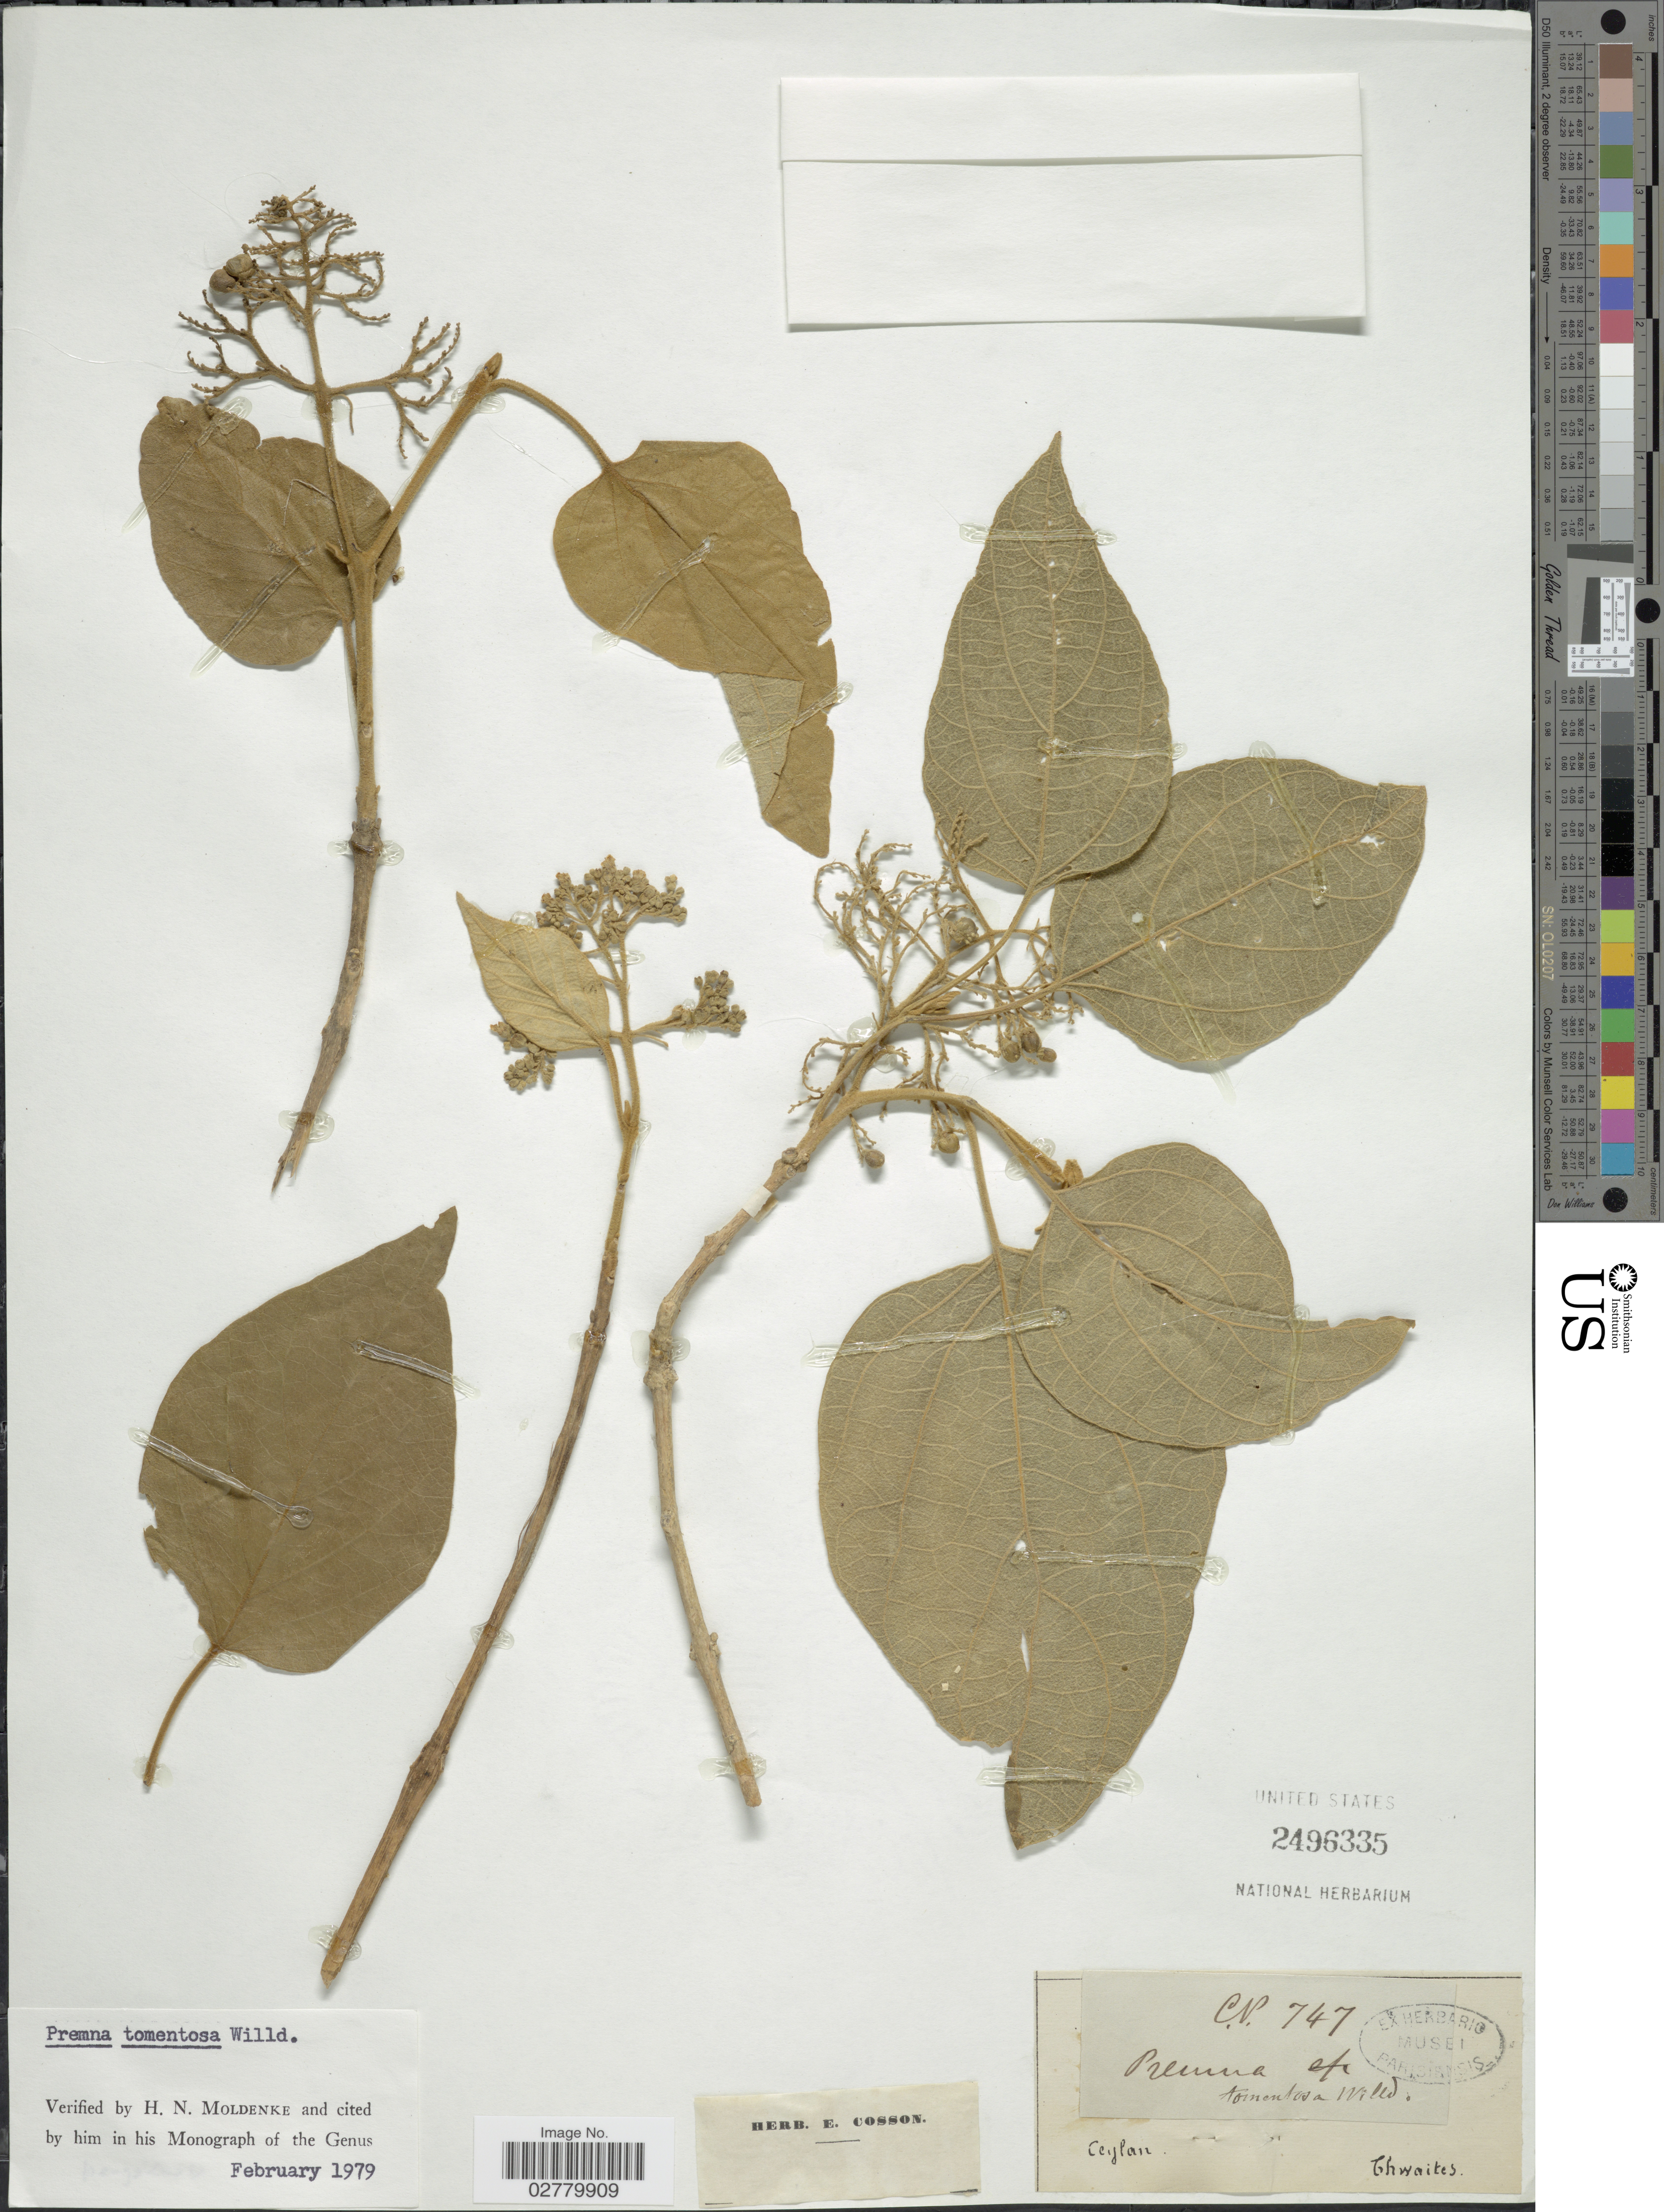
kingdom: Plantae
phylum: Tracheophyta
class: Magnoliopsida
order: Lamiales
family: Lamiaceae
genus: Premna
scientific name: Premna tomentosa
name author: Willd.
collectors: Thwaites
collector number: CP747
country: Sri Lanka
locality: Ceylon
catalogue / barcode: US 2496335